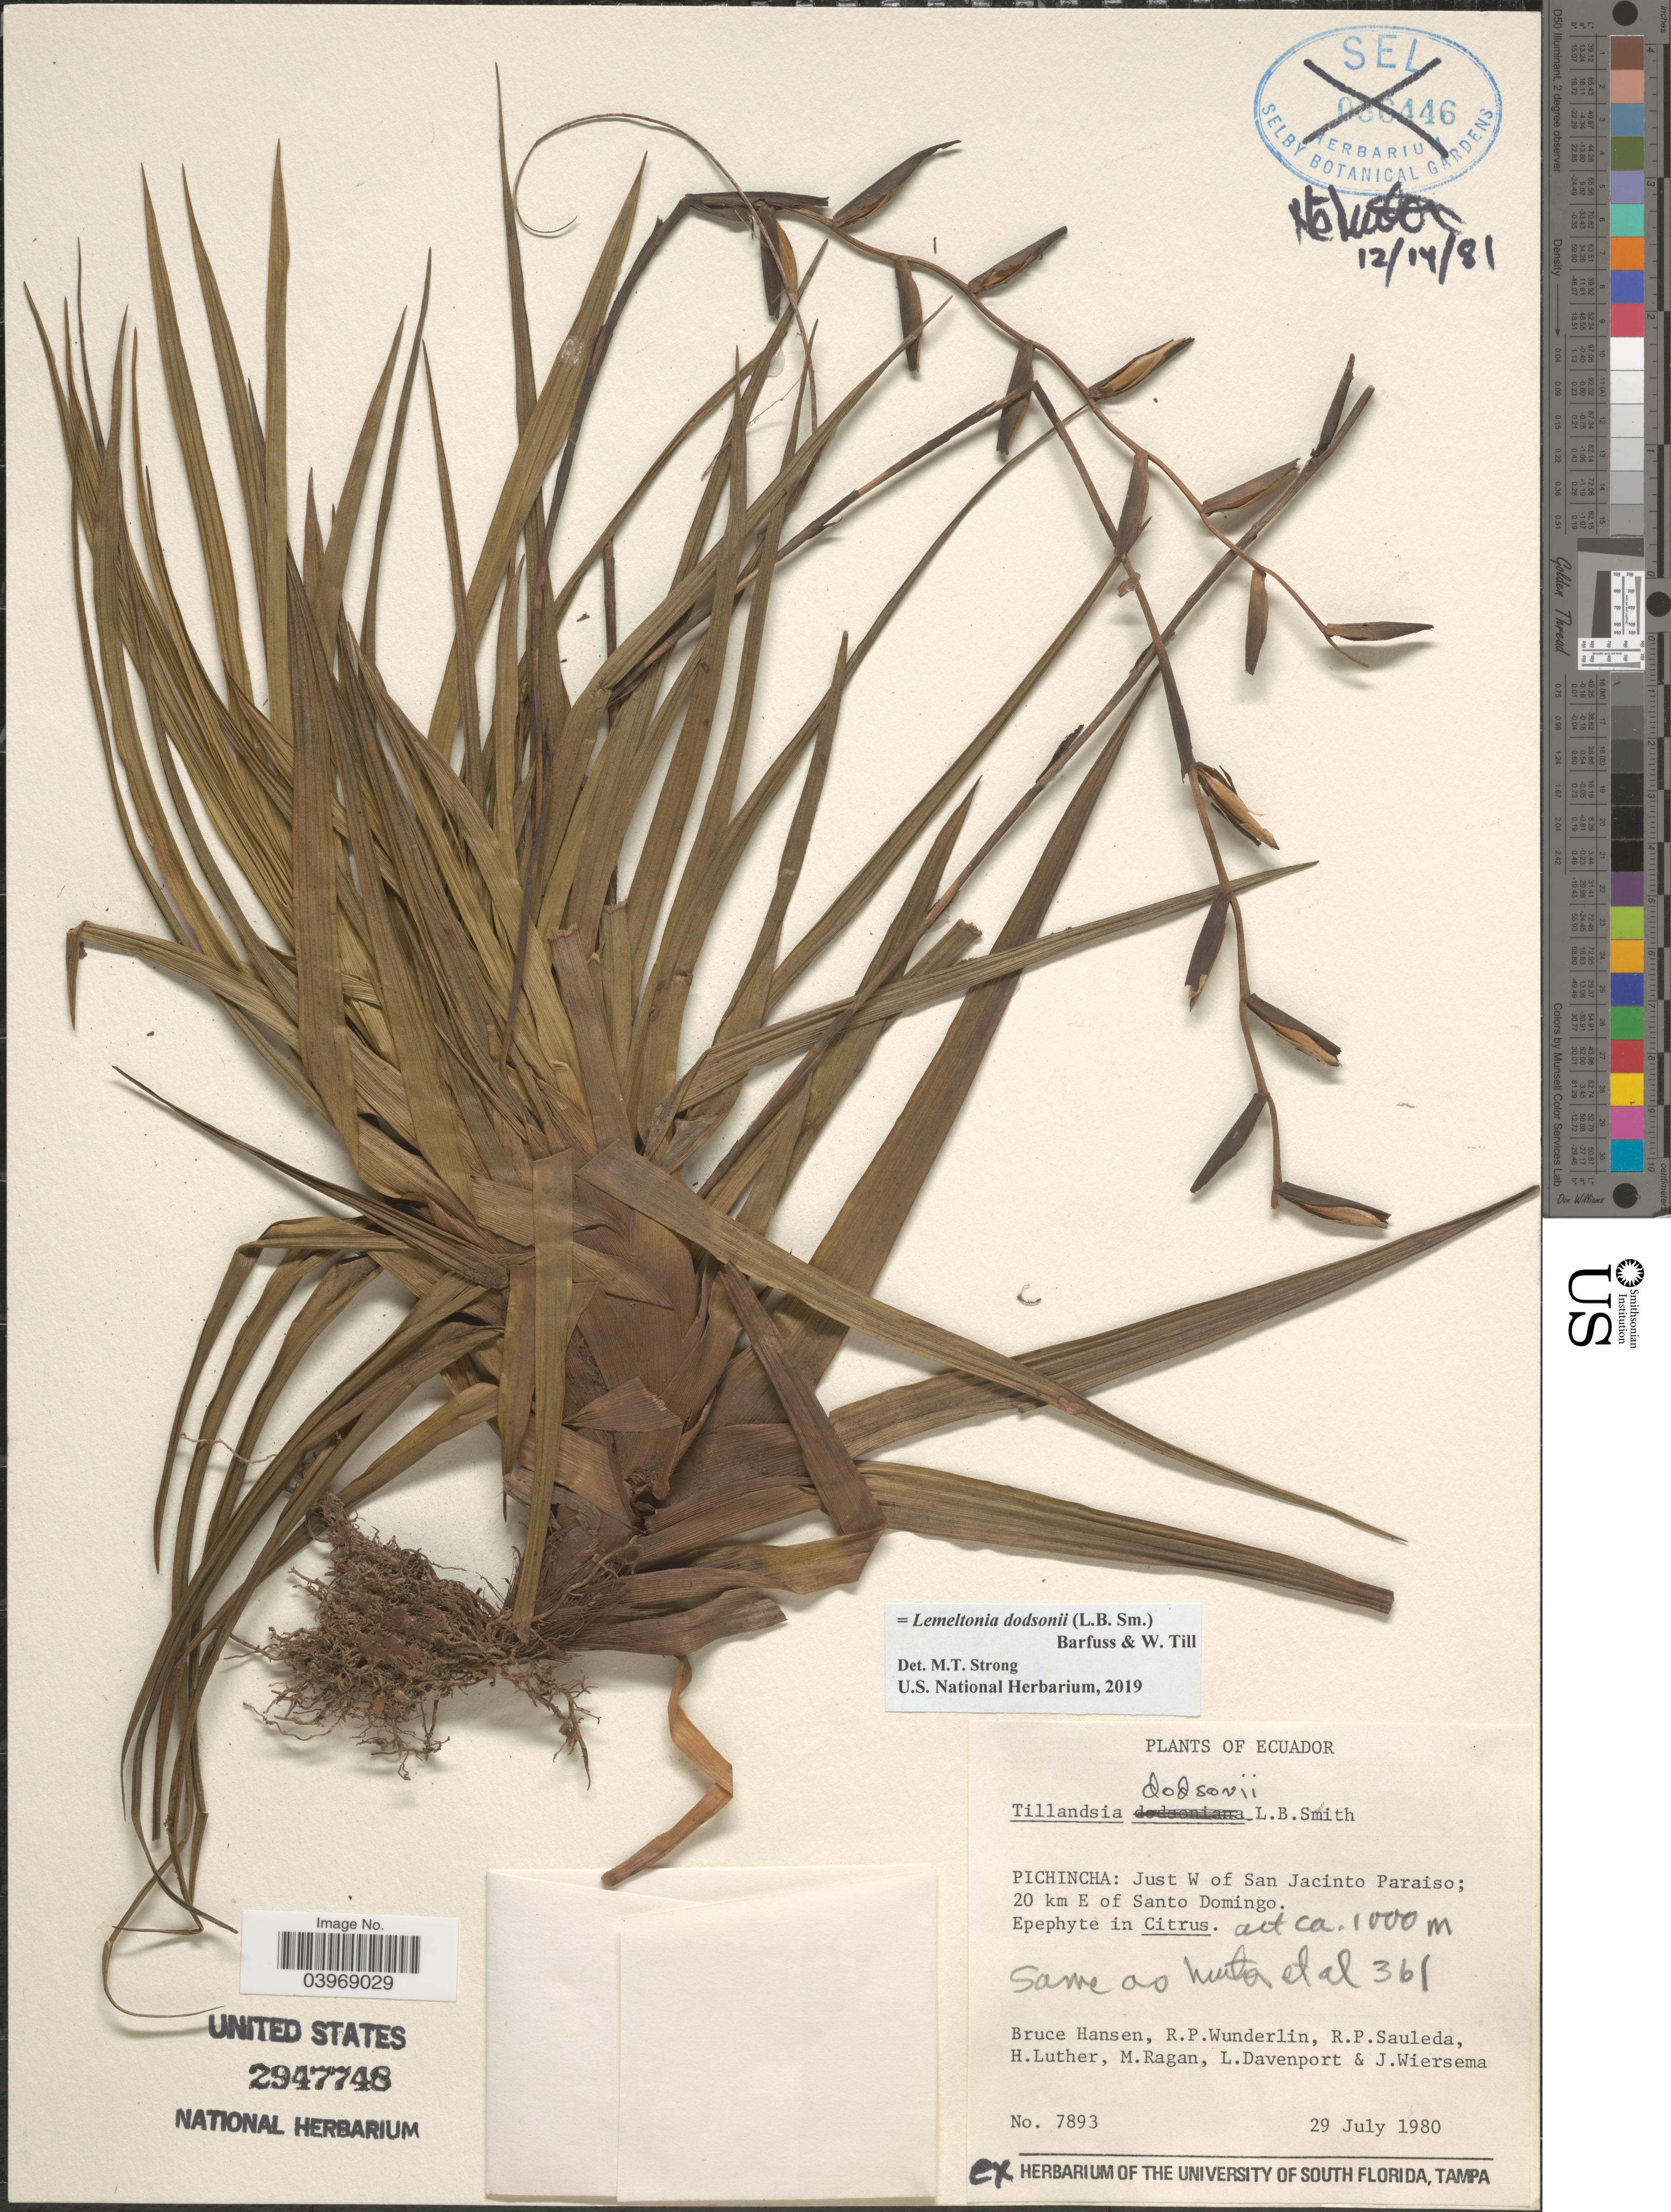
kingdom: Plantae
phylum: Tracheophyta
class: Liliopsida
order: Poales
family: Bromeliaceae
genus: Lemeltonia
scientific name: Lemeltonia dodsonii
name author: (L.B. Sm.) Barfuss & W. Till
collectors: B. Hansen, R. P. Wunderlin, R. Sauleda, H. Luther & et al.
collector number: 7893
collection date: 1980-07-29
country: Ecuador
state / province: Pichincha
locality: Just W of San Jacinto Paraiso; 20 km E of Santo Domingo.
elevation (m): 1000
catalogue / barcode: US 2947748